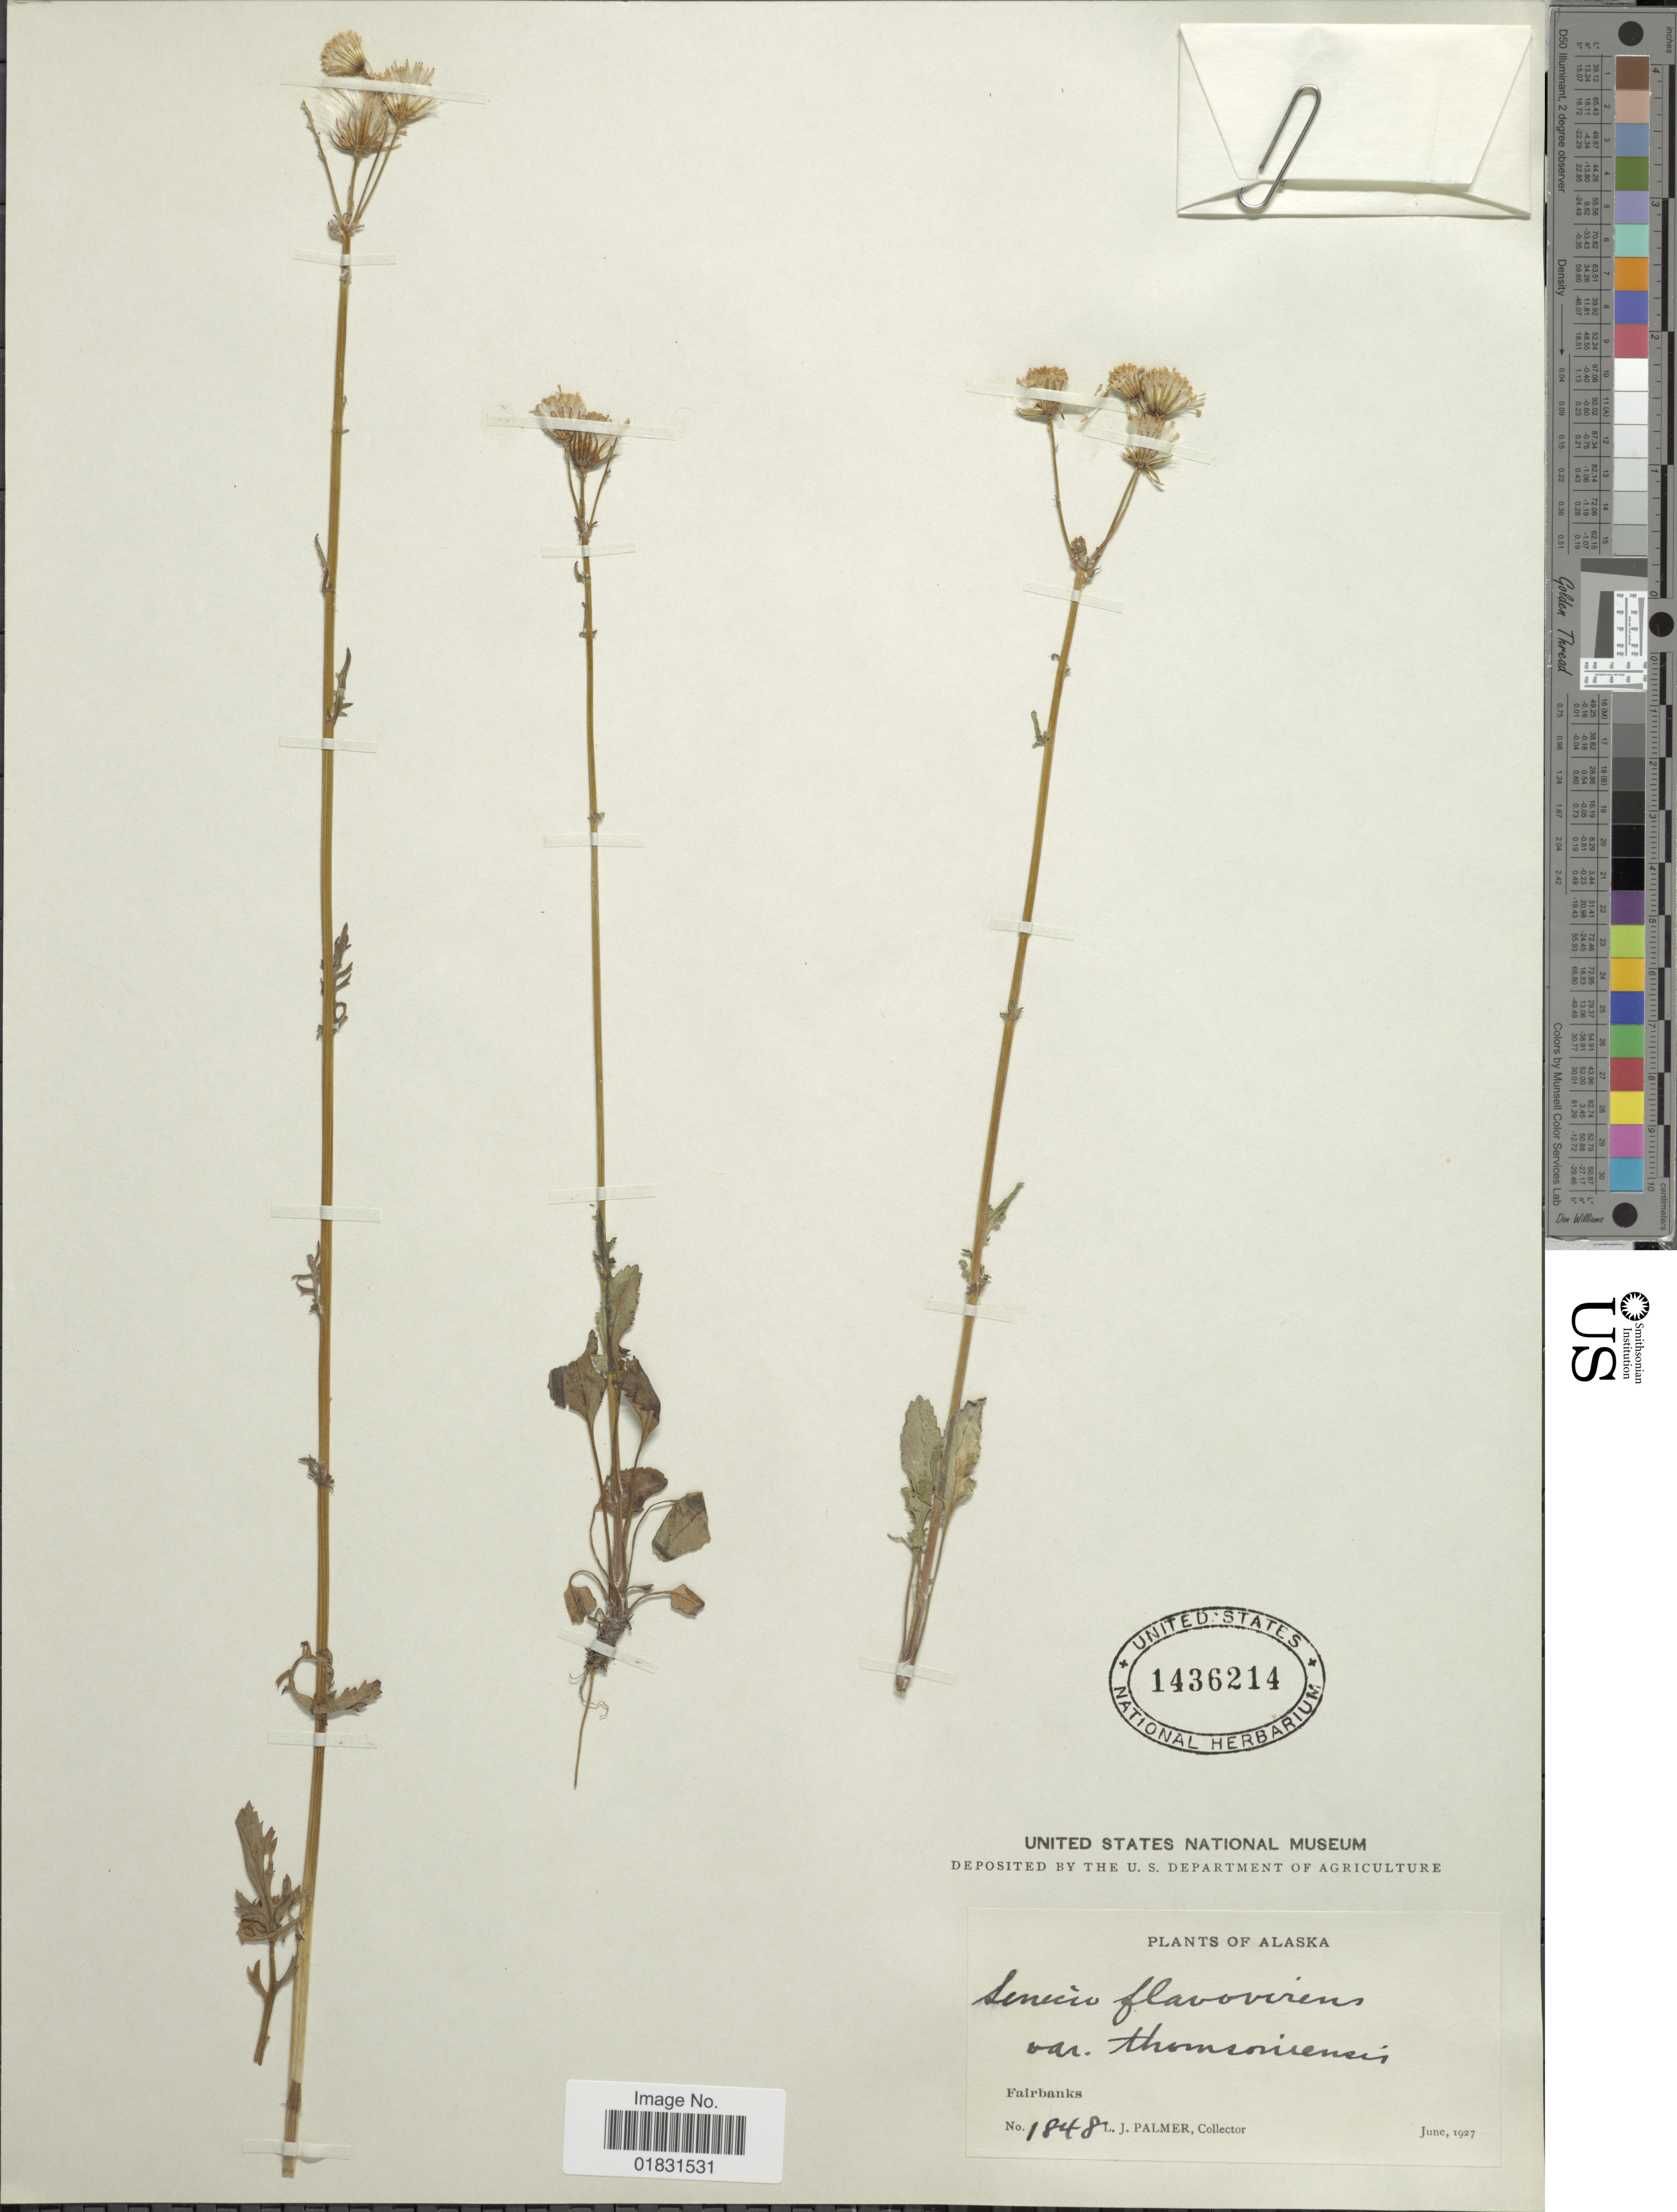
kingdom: Plantae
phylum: Tracheophyta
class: Magnoliopsida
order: Asterales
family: Asteraceae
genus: Packera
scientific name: Packera paupercula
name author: (Michx.) Á. Löve & D. Löve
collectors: L. J. Palmer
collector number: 4848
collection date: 1927-06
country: United States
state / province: Alaska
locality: Fairbanks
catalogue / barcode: US 1436214